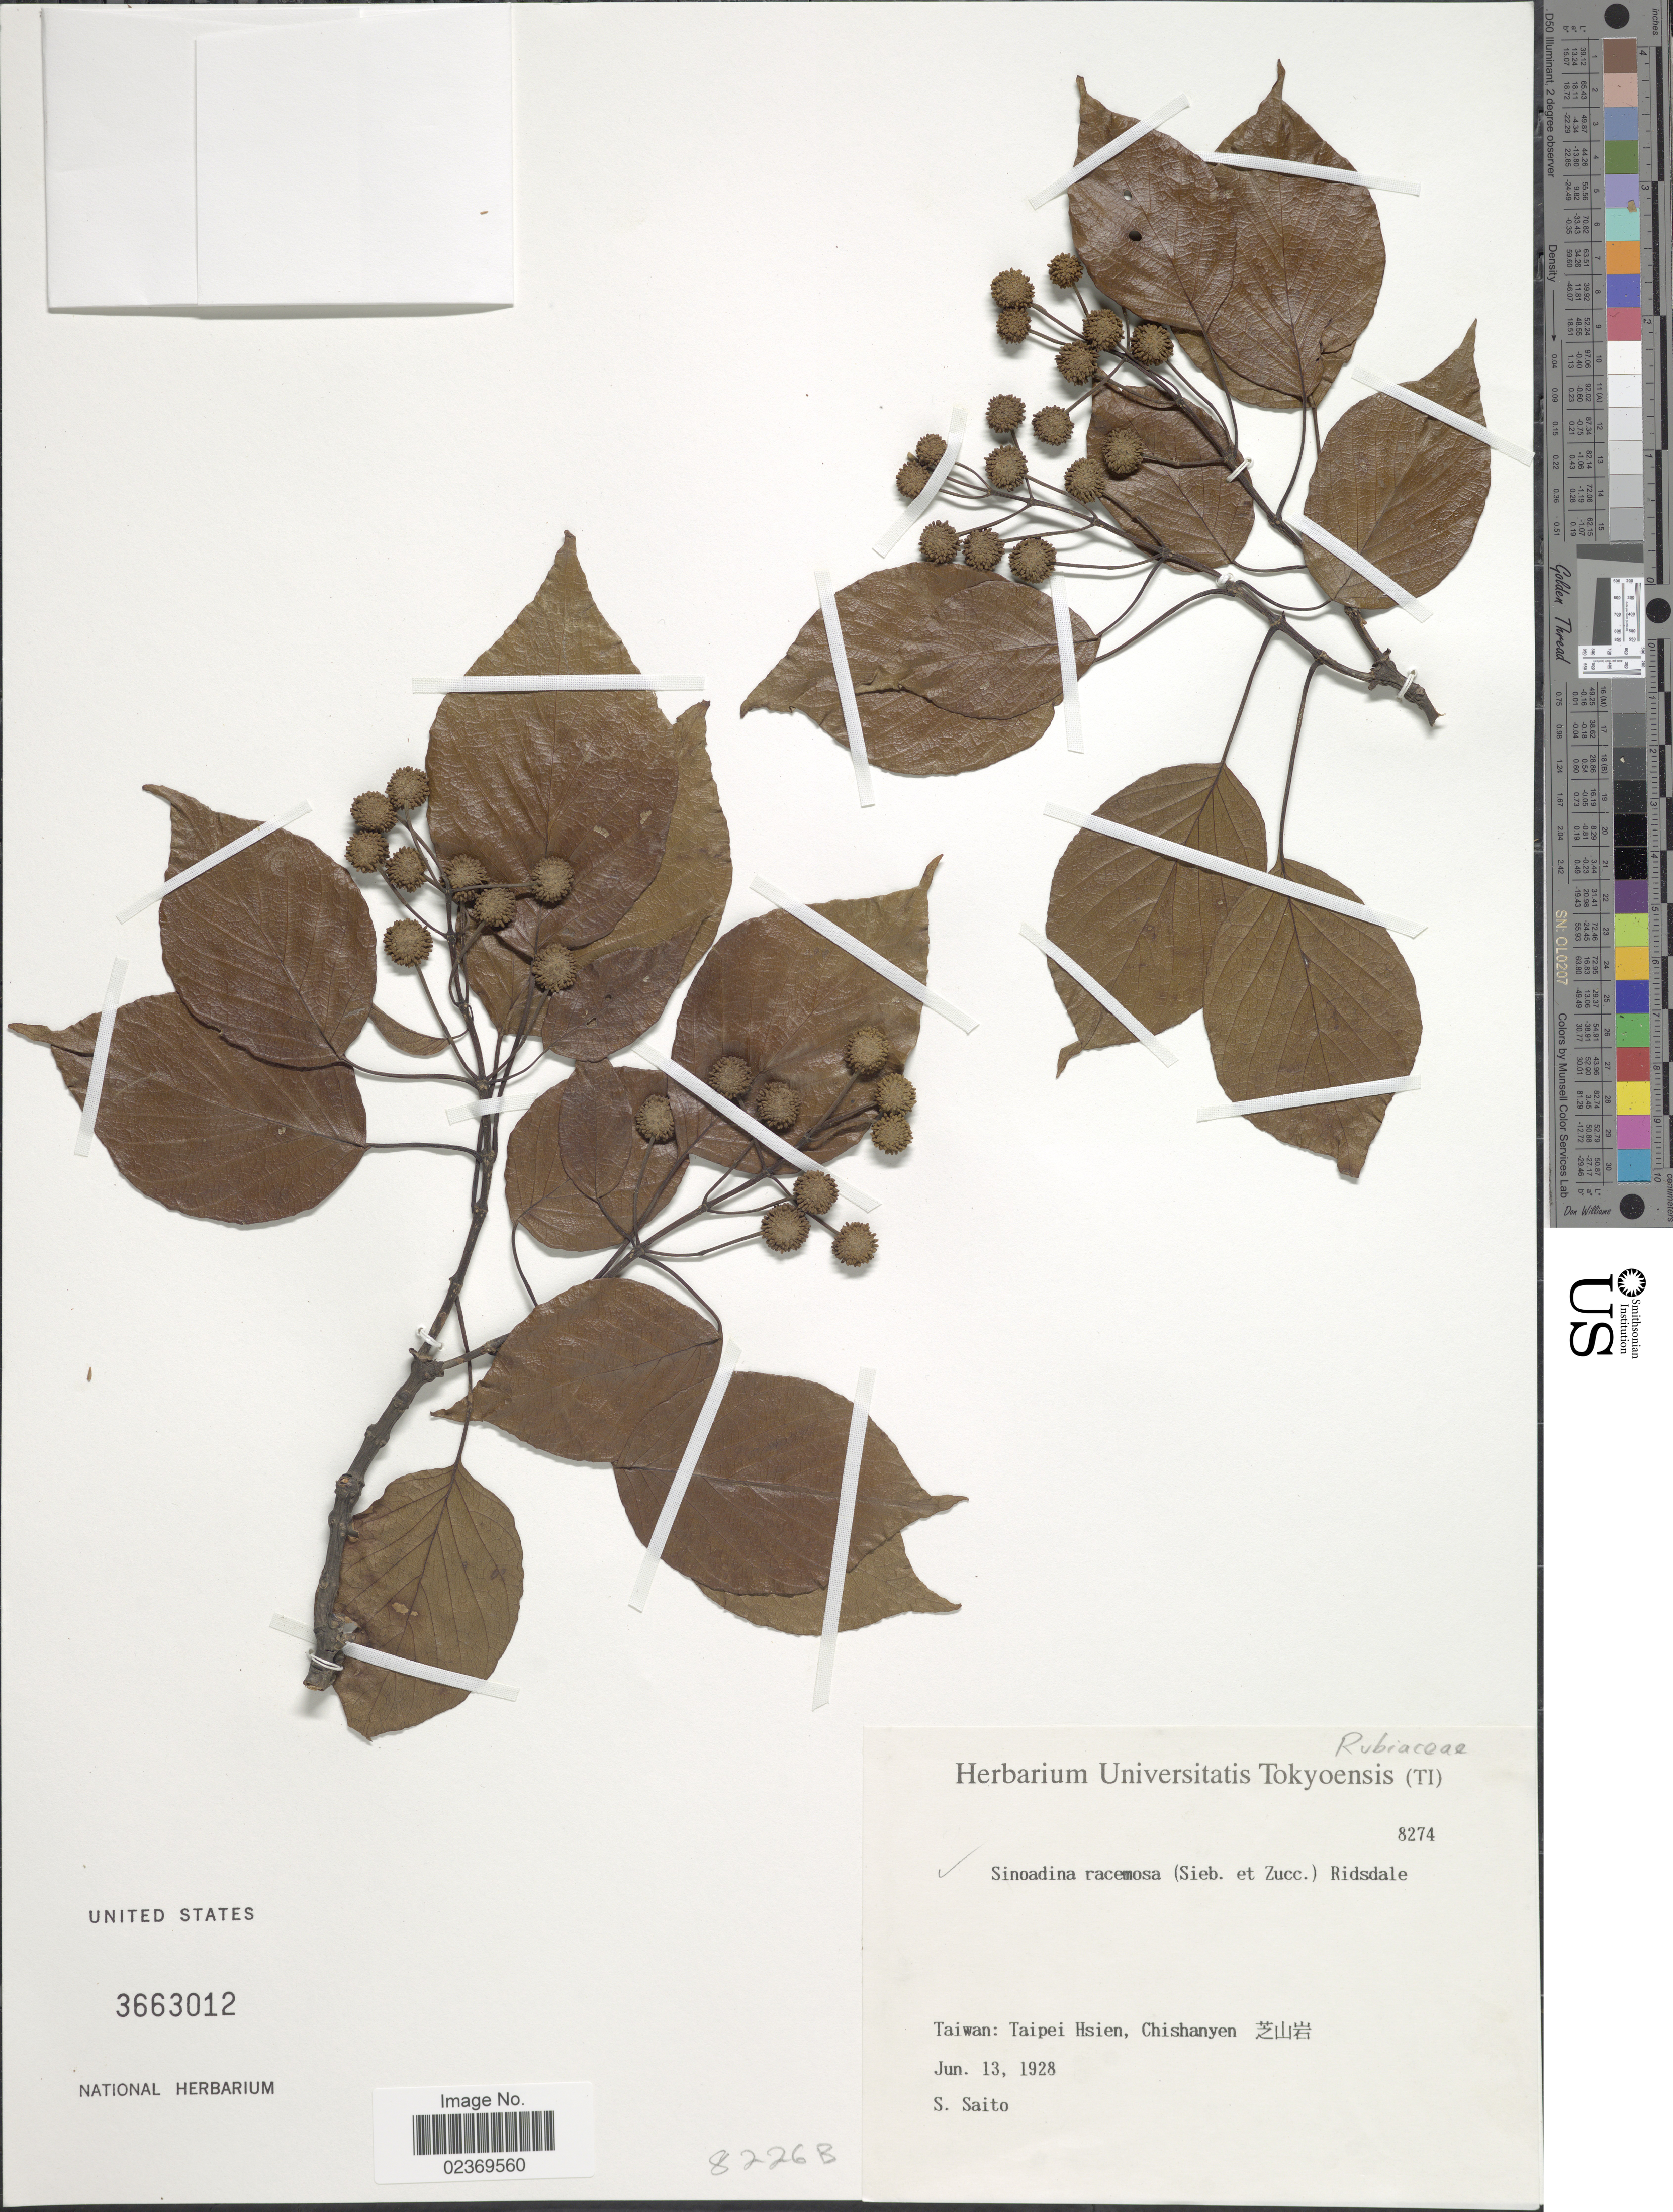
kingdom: Plantae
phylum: Tracheophyta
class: Magnoliopsida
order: Gentianales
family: Rubiaceae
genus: Sinoadina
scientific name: Sinoadina racemosa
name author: (Siebold & Zucc.) Risdale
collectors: S. Saito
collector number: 8274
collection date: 1928-06-13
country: Taiwan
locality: Taiwan: Taipei Hsien, Chishanyen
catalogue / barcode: US 3663012